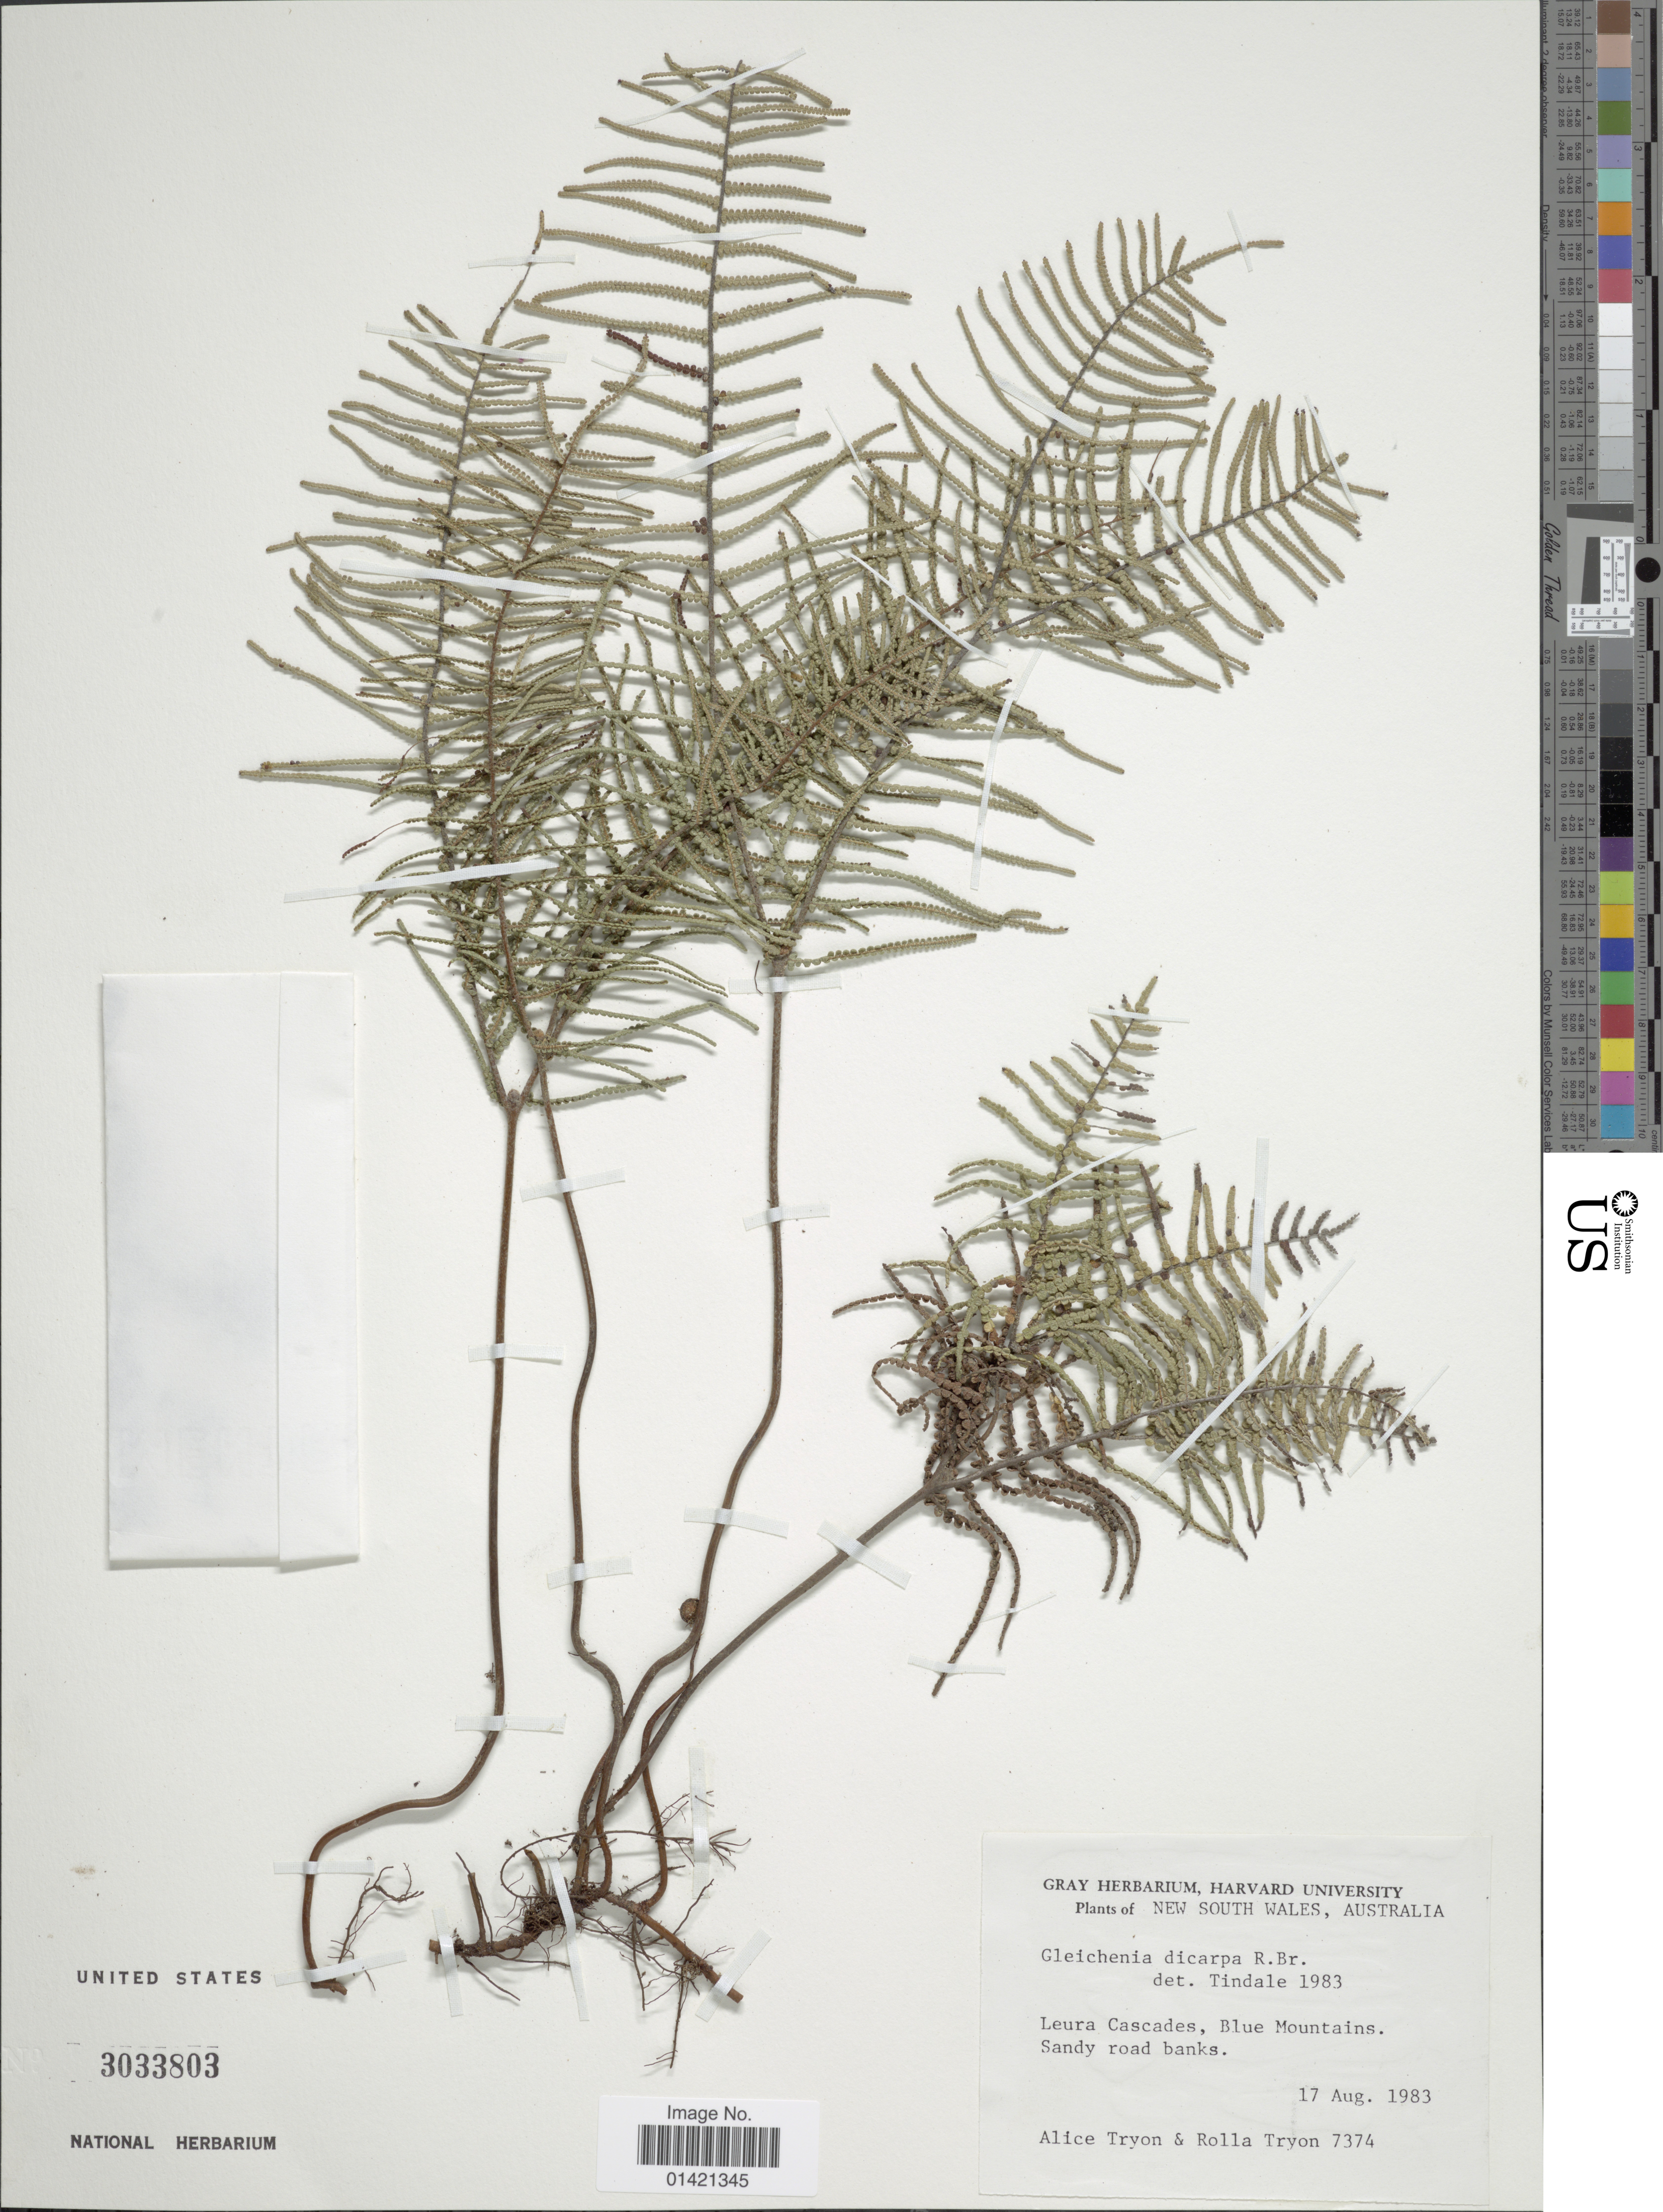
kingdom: Plantae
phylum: Tracheophyta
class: Polypodiopsida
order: Gleicheniales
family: Gleicheniaceae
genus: Gleichenia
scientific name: Gleichenia dicarpa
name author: R. Br.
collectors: A. F. Tryon & R. M. Tryon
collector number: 7374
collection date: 1983-08-17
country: Australia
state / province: New South Wales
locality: Leura Cascades, Blue Mountains. Sandy road banks.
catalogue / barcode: US 3033803